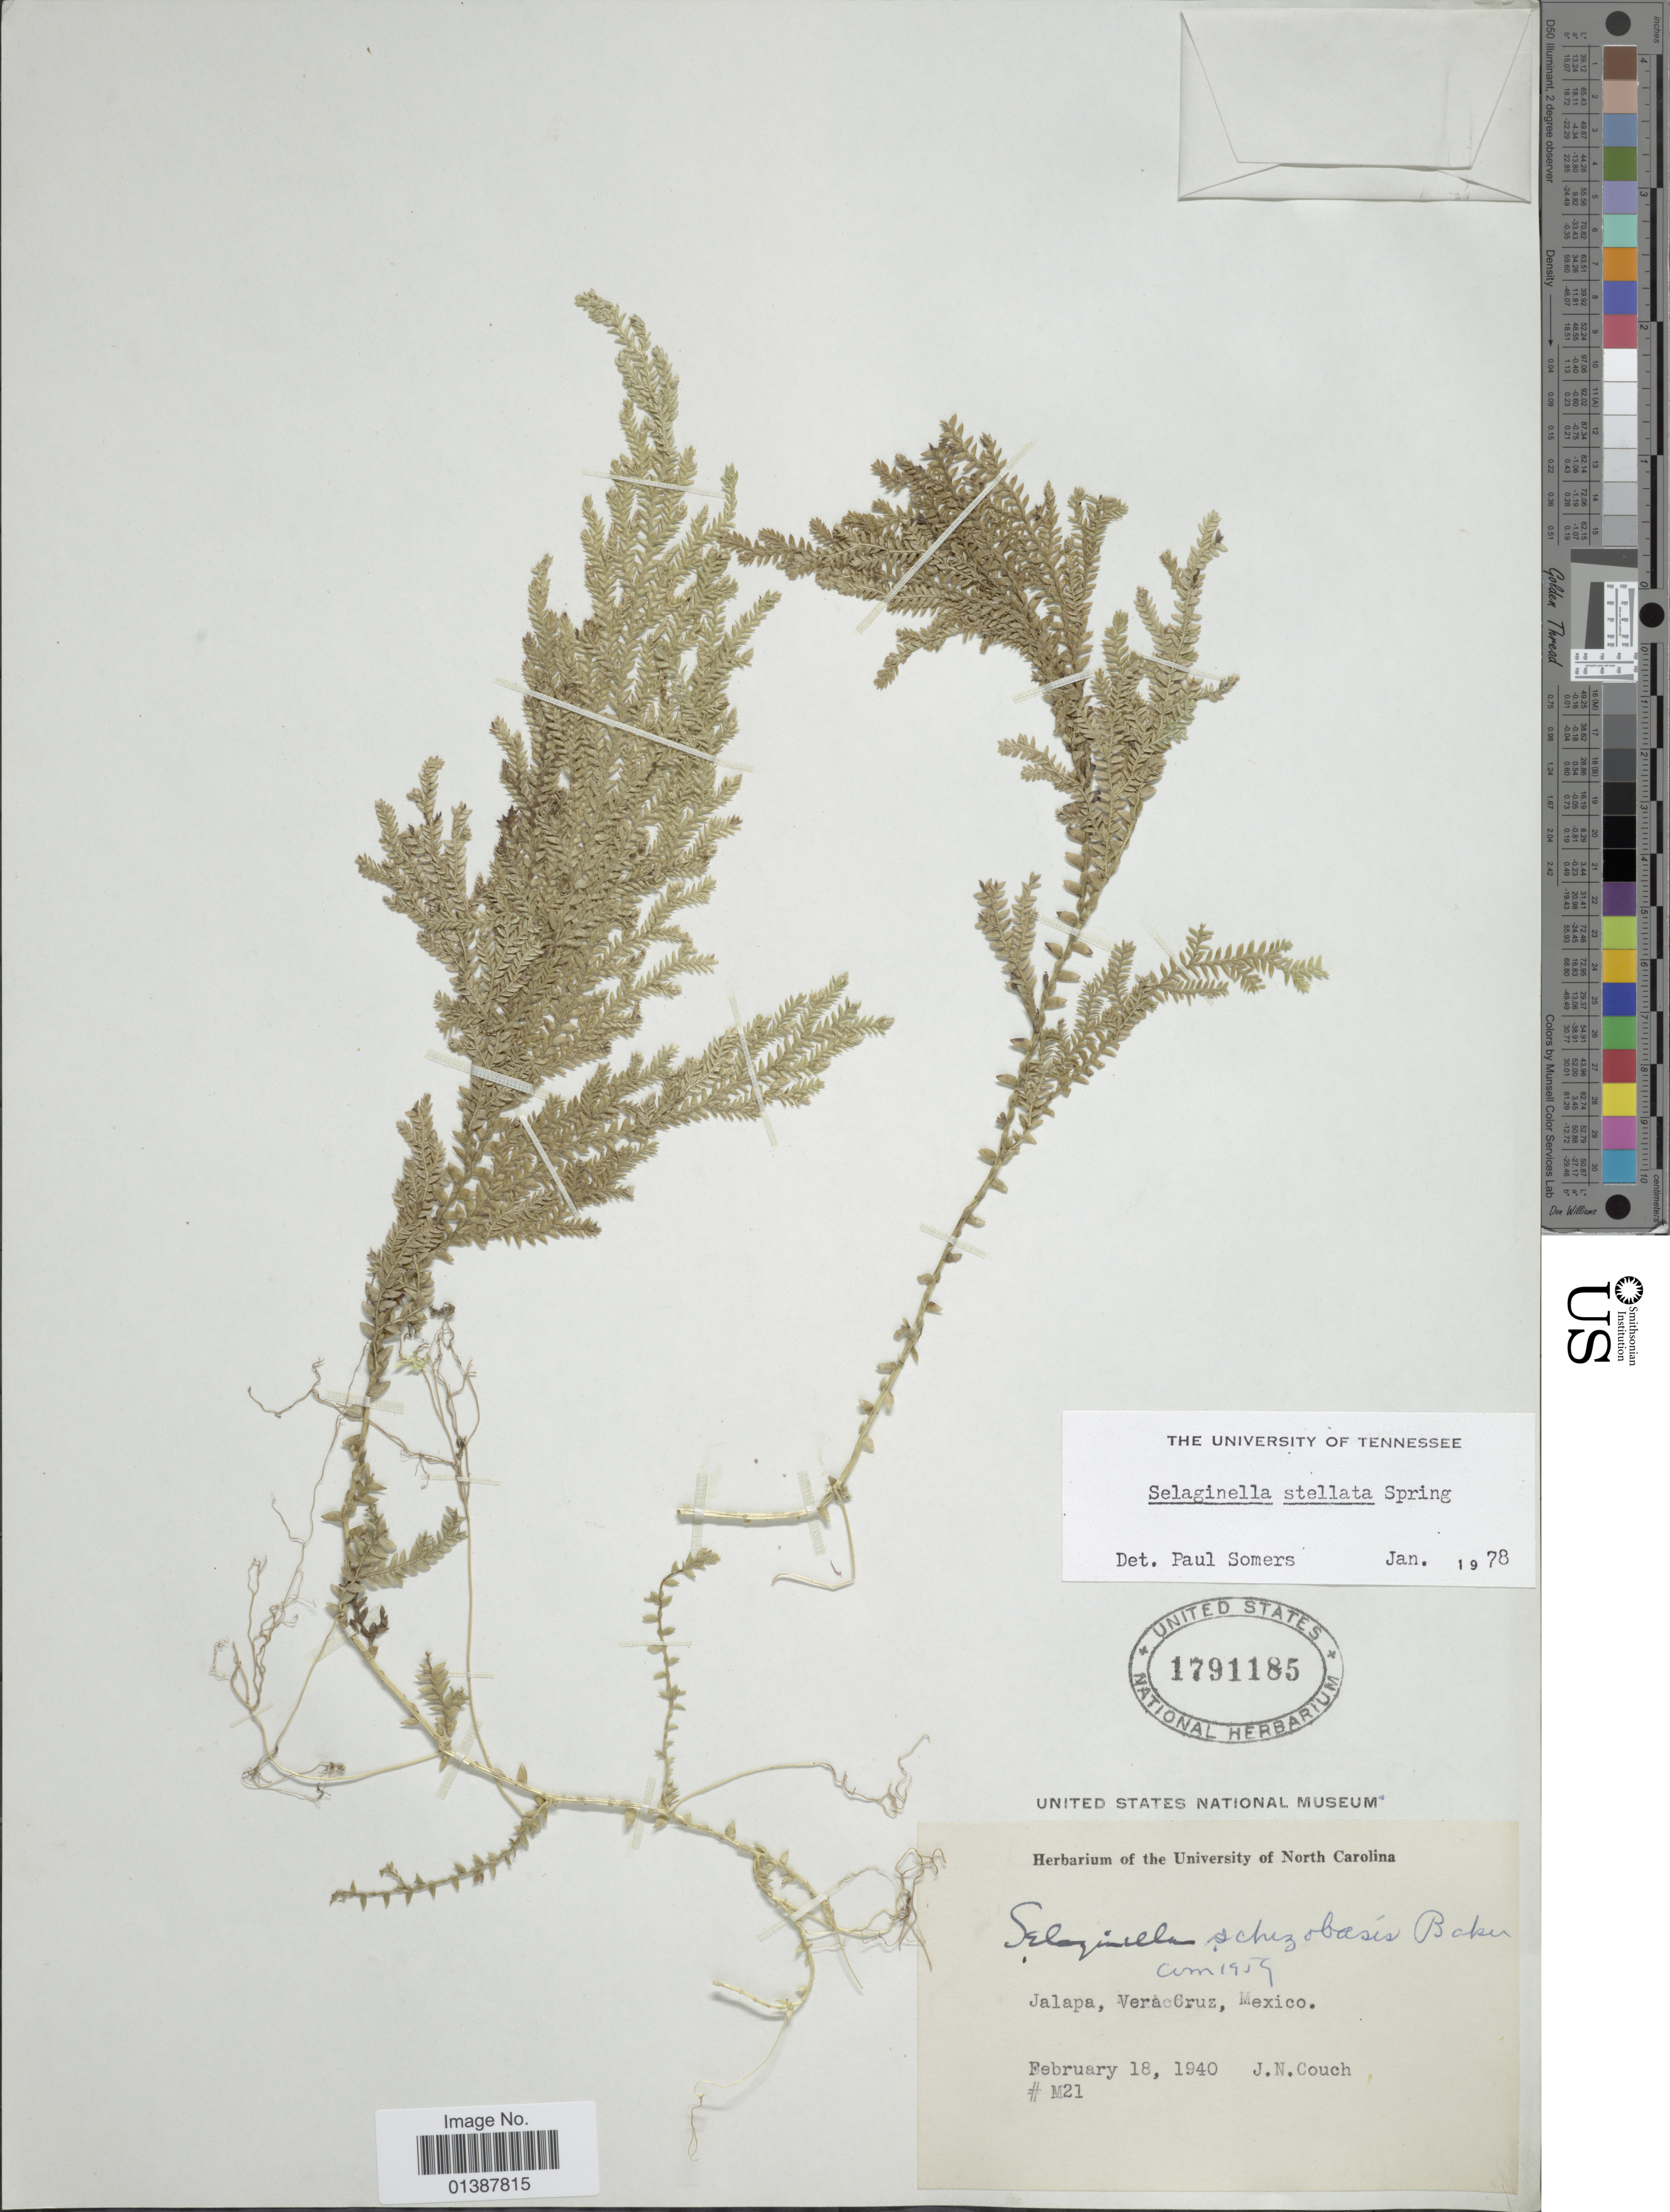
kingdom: Plantae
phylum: Tracheophyta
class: Lycopodiopsida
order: Selaginellales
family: Selaginellaceae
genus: Selaginella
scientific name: Selaginella galeottii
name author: Spring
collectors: J. N. Couch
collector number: M21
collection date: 1940-02-18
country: Mexico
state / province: Veracruz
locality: Jalapa, Veracruz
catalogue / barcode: US 1791185